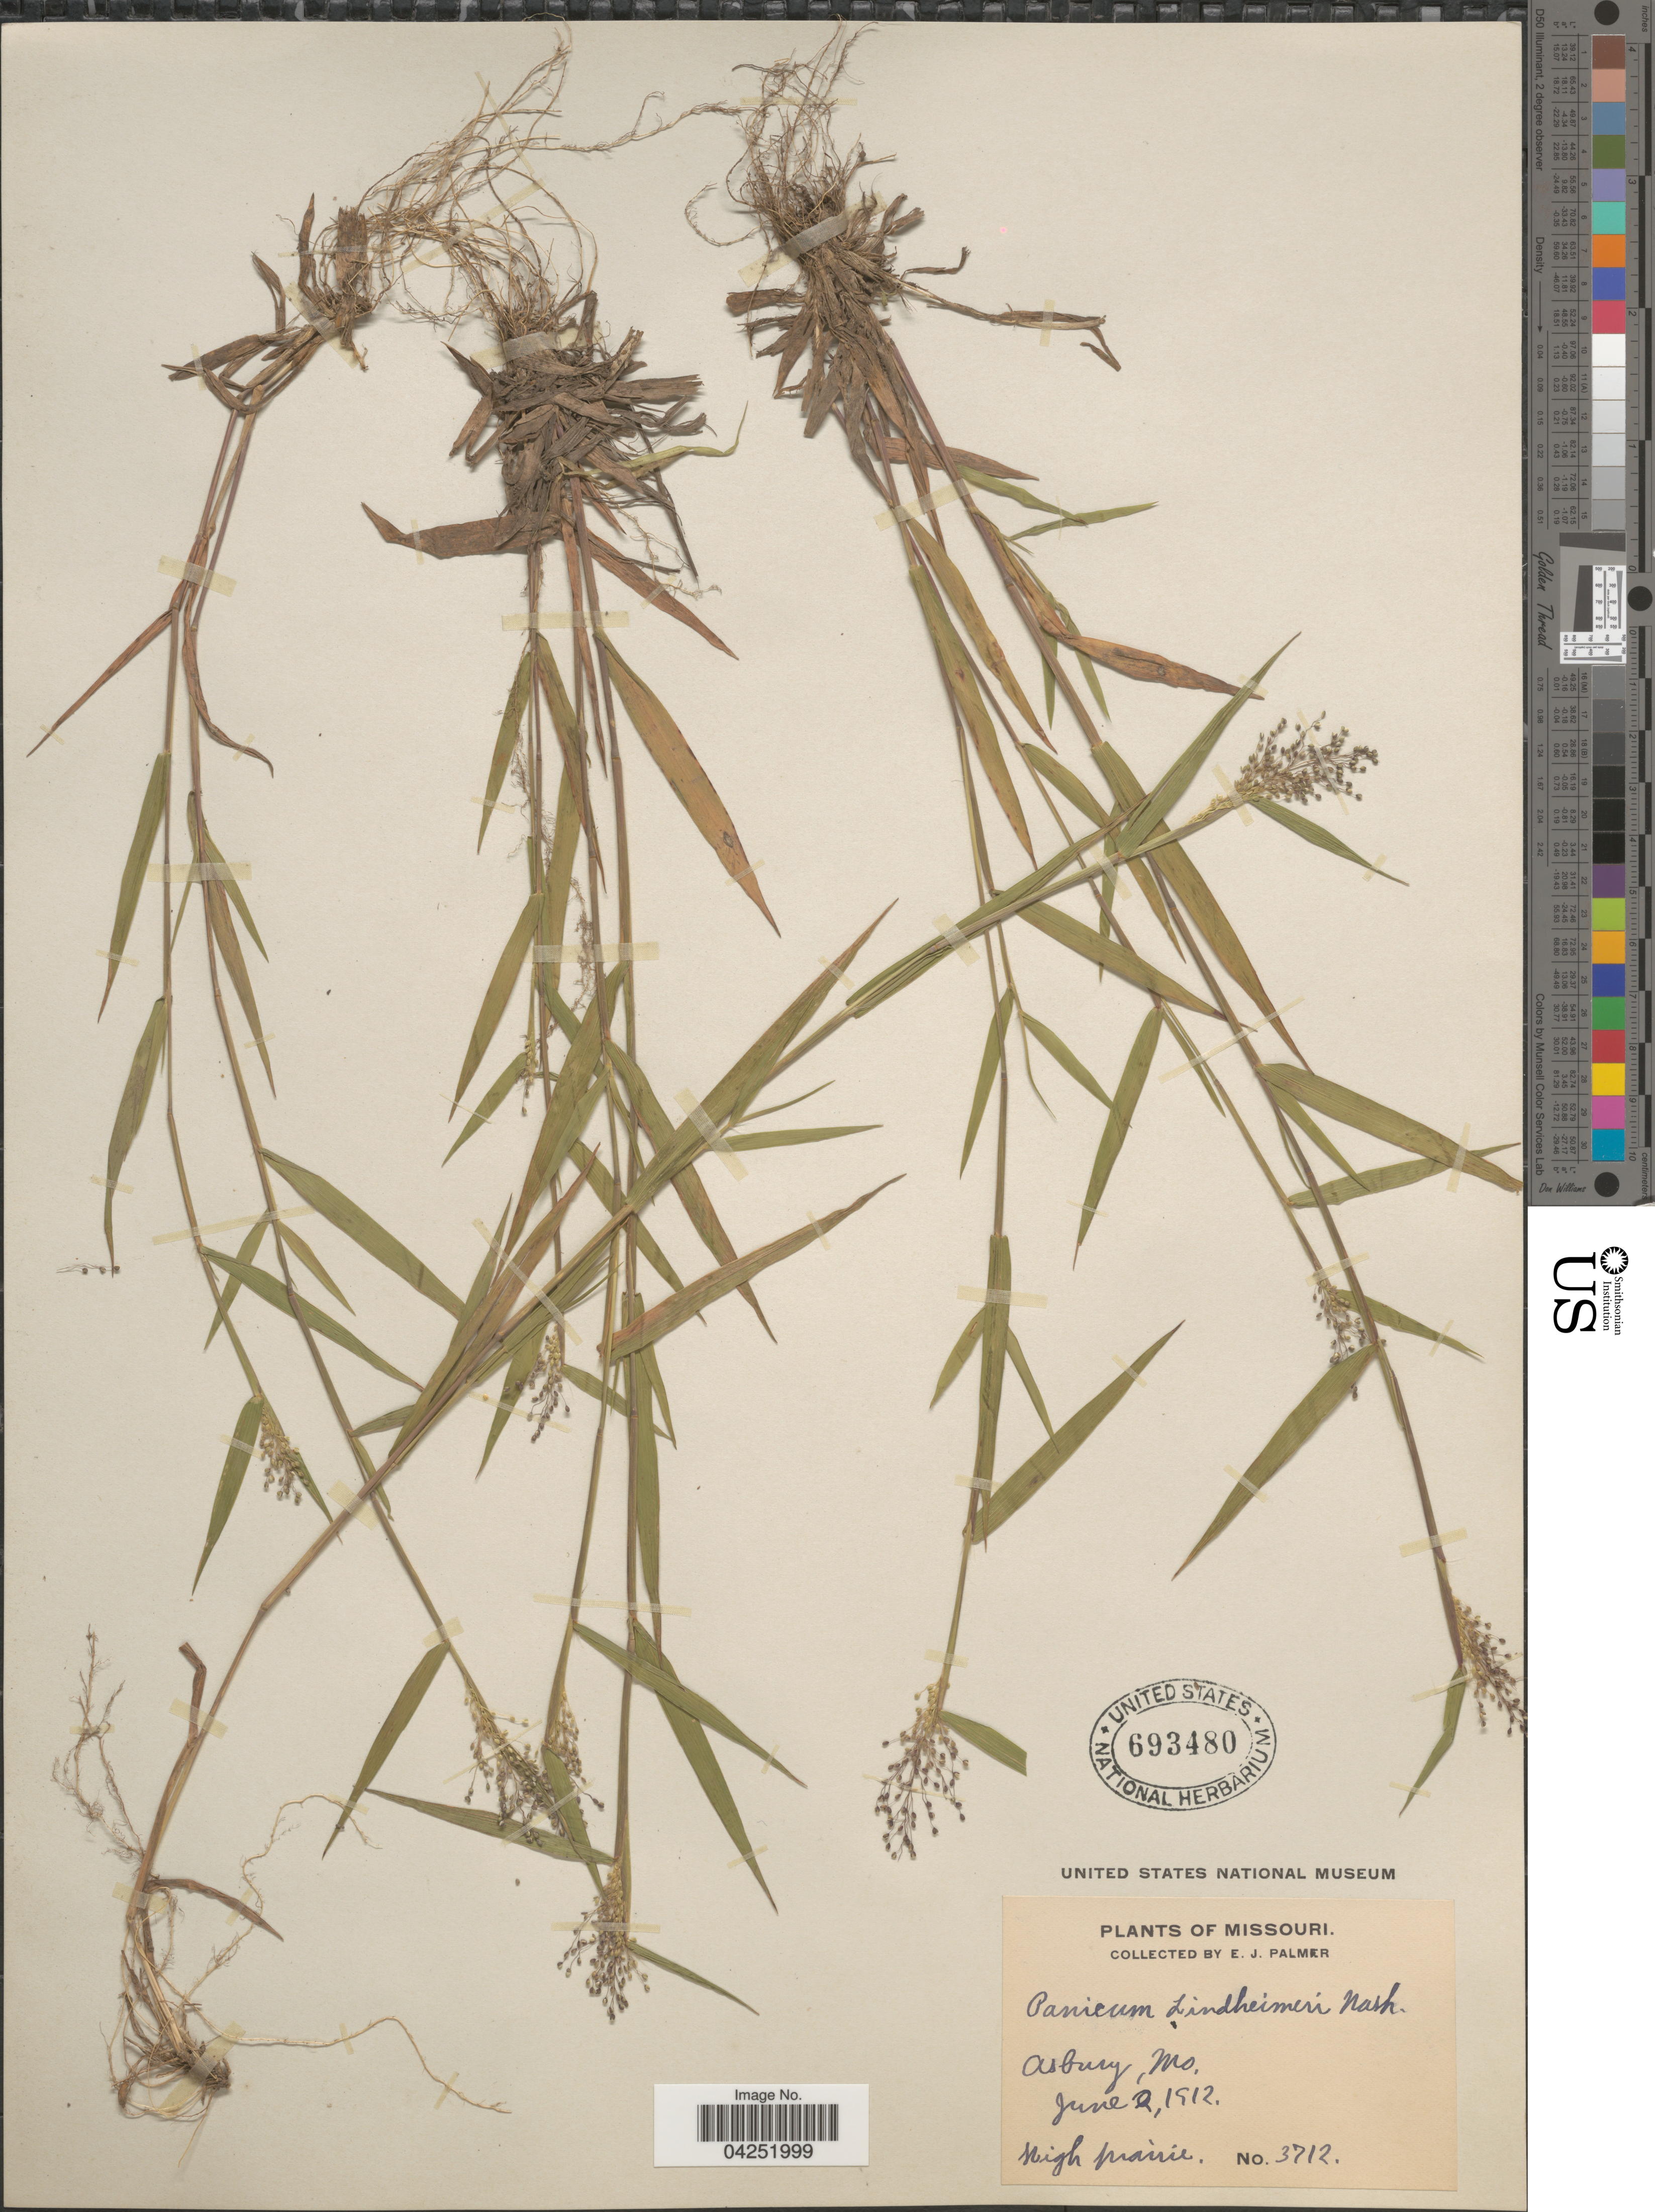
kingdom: Plantae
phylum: Tracheophyta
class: Liliopsida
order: Poales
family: Poaceae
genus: Dichanthelium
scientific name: Dichanthelium acuminatum var. lindheimeri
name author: (Nash) Gould & C.A. Clark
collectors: E. J. Palmer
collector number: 3712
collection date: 1912-06-02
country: United States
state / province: Missouri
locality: Asbury. High prairie.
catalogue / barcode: US 693480